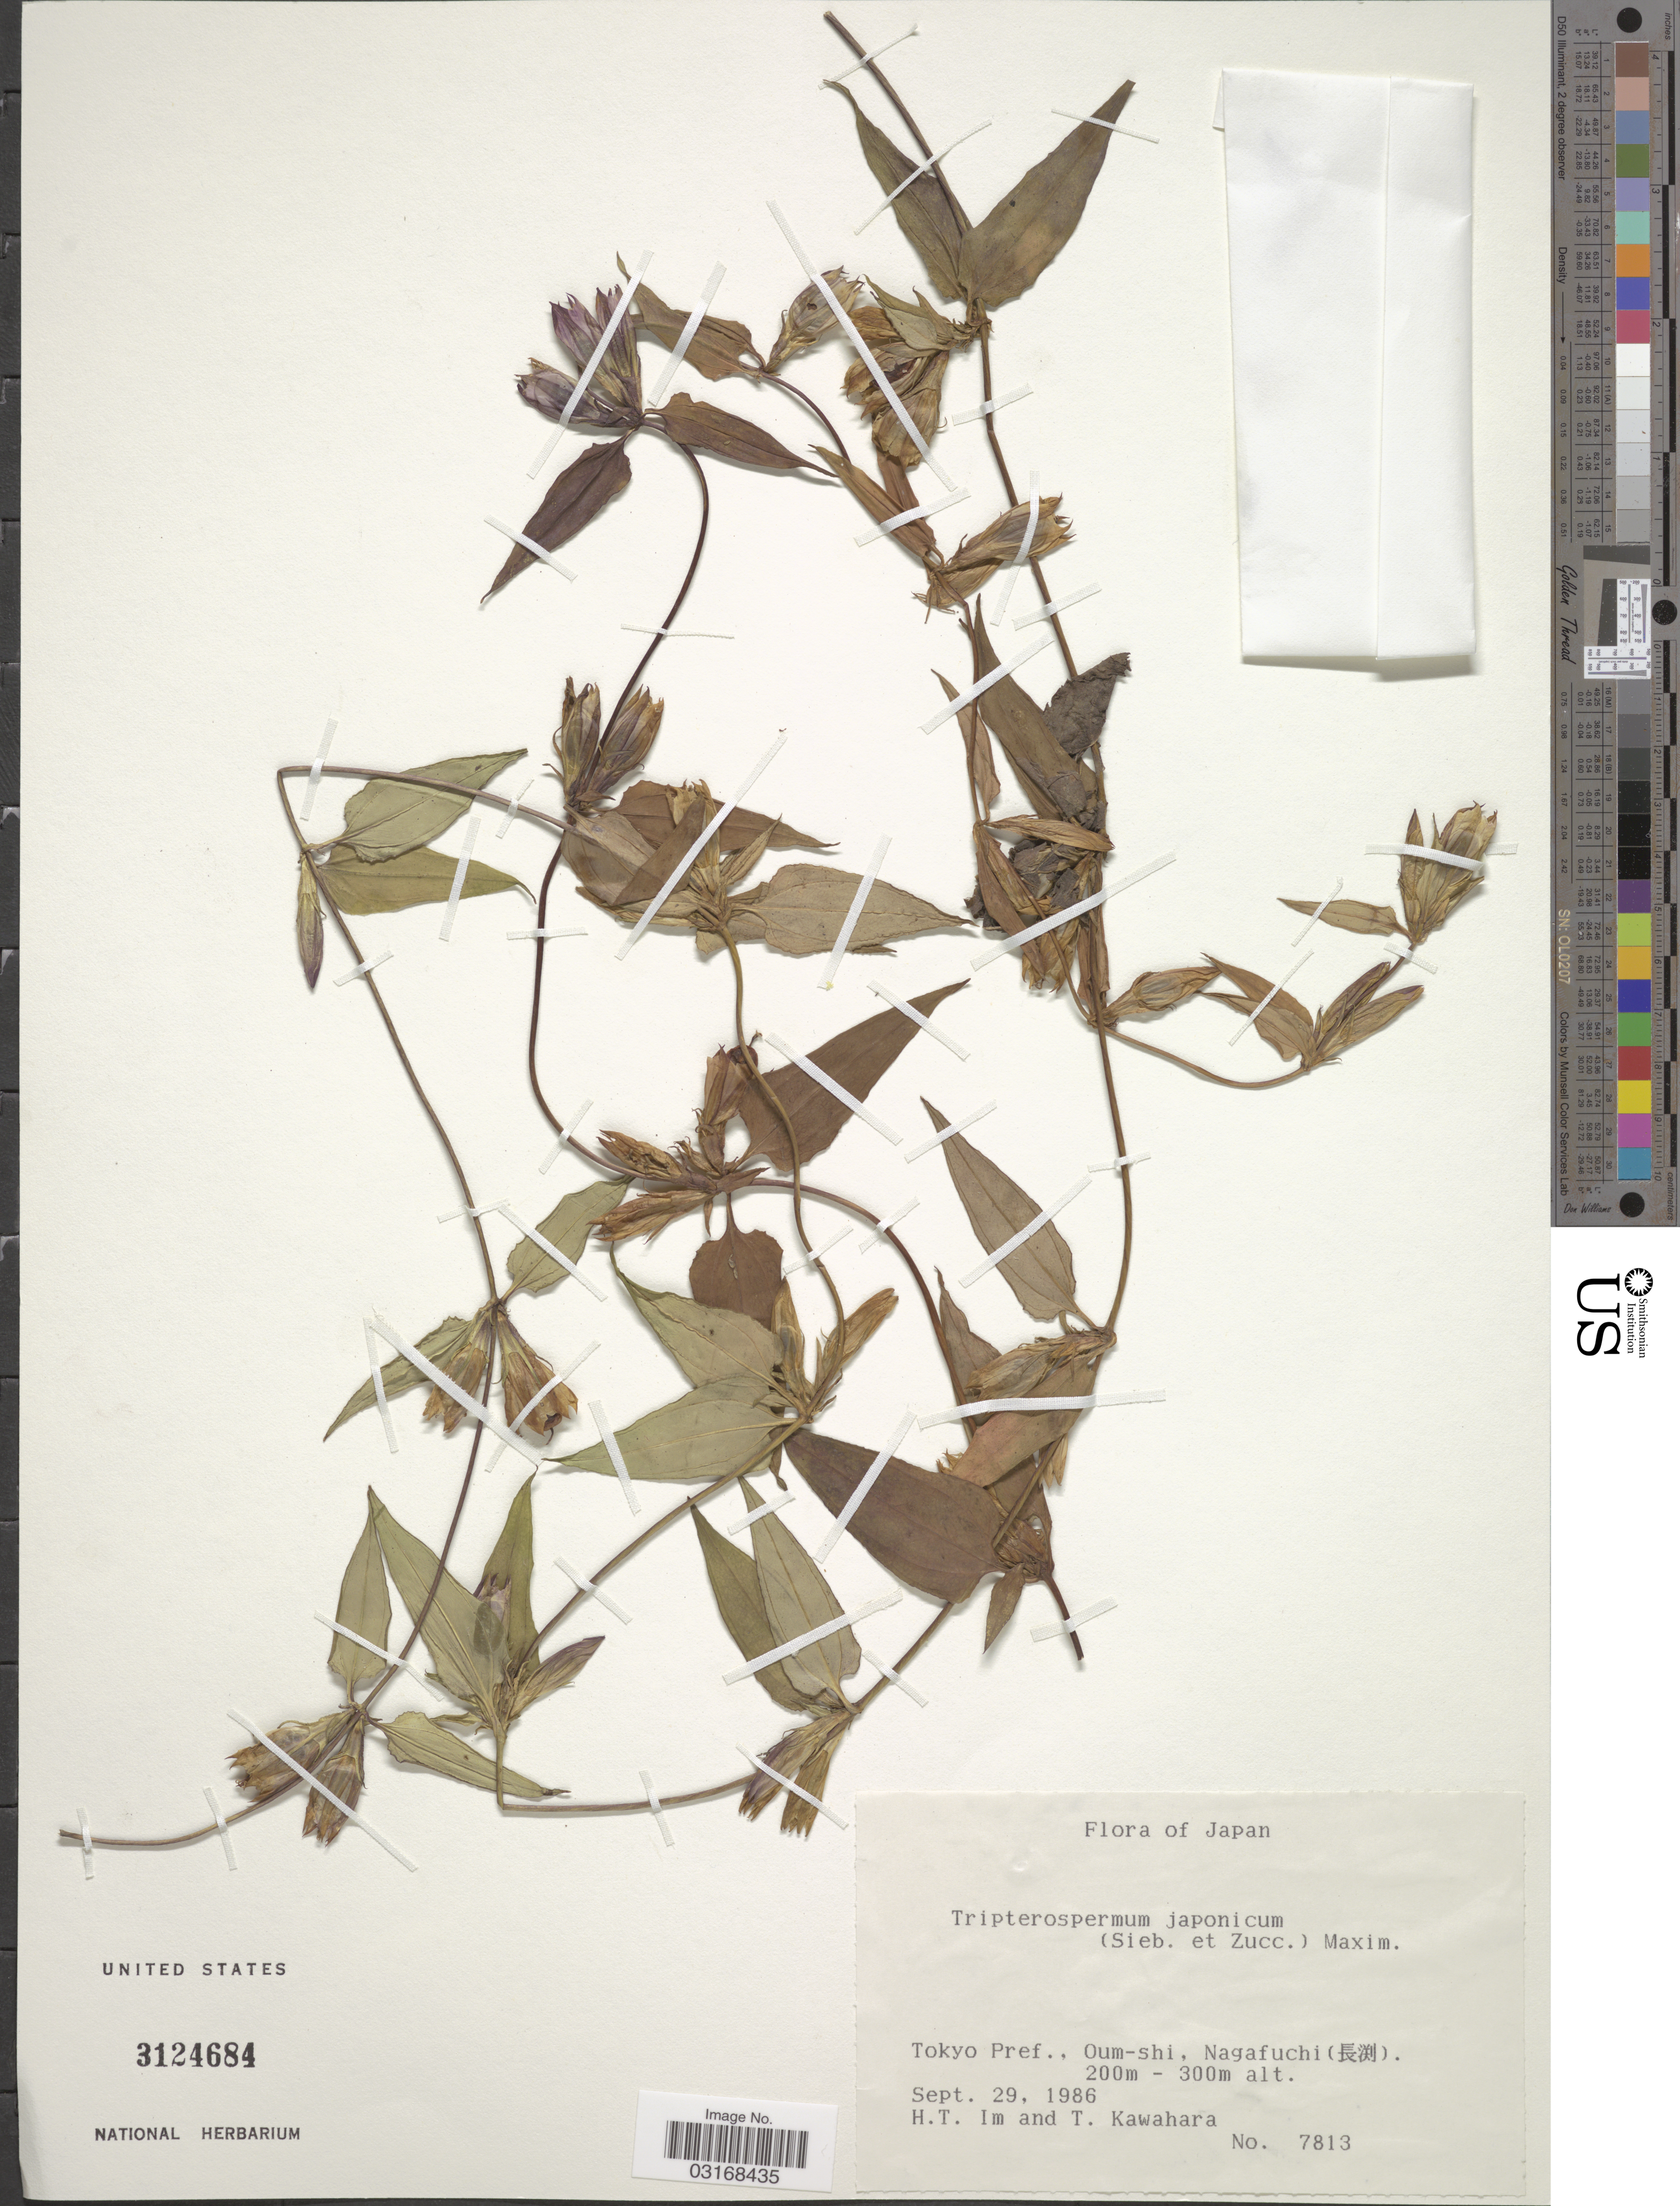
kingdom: Plantae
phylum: Tracheophyta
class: Magnoliopsida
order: Gentianales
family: Gentianaceae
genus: Crawfurdia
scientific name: Crawfurdia japonica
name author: Siebold & Zucc.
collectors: H. Im & T. Kawahara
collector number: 7813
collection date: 1986-09-29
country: Japan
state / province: Tokyo, Federal City of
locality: Tokyo Pref., Oum-shi, Nagafuchi (X).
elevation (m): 200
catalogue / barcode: US 3124684